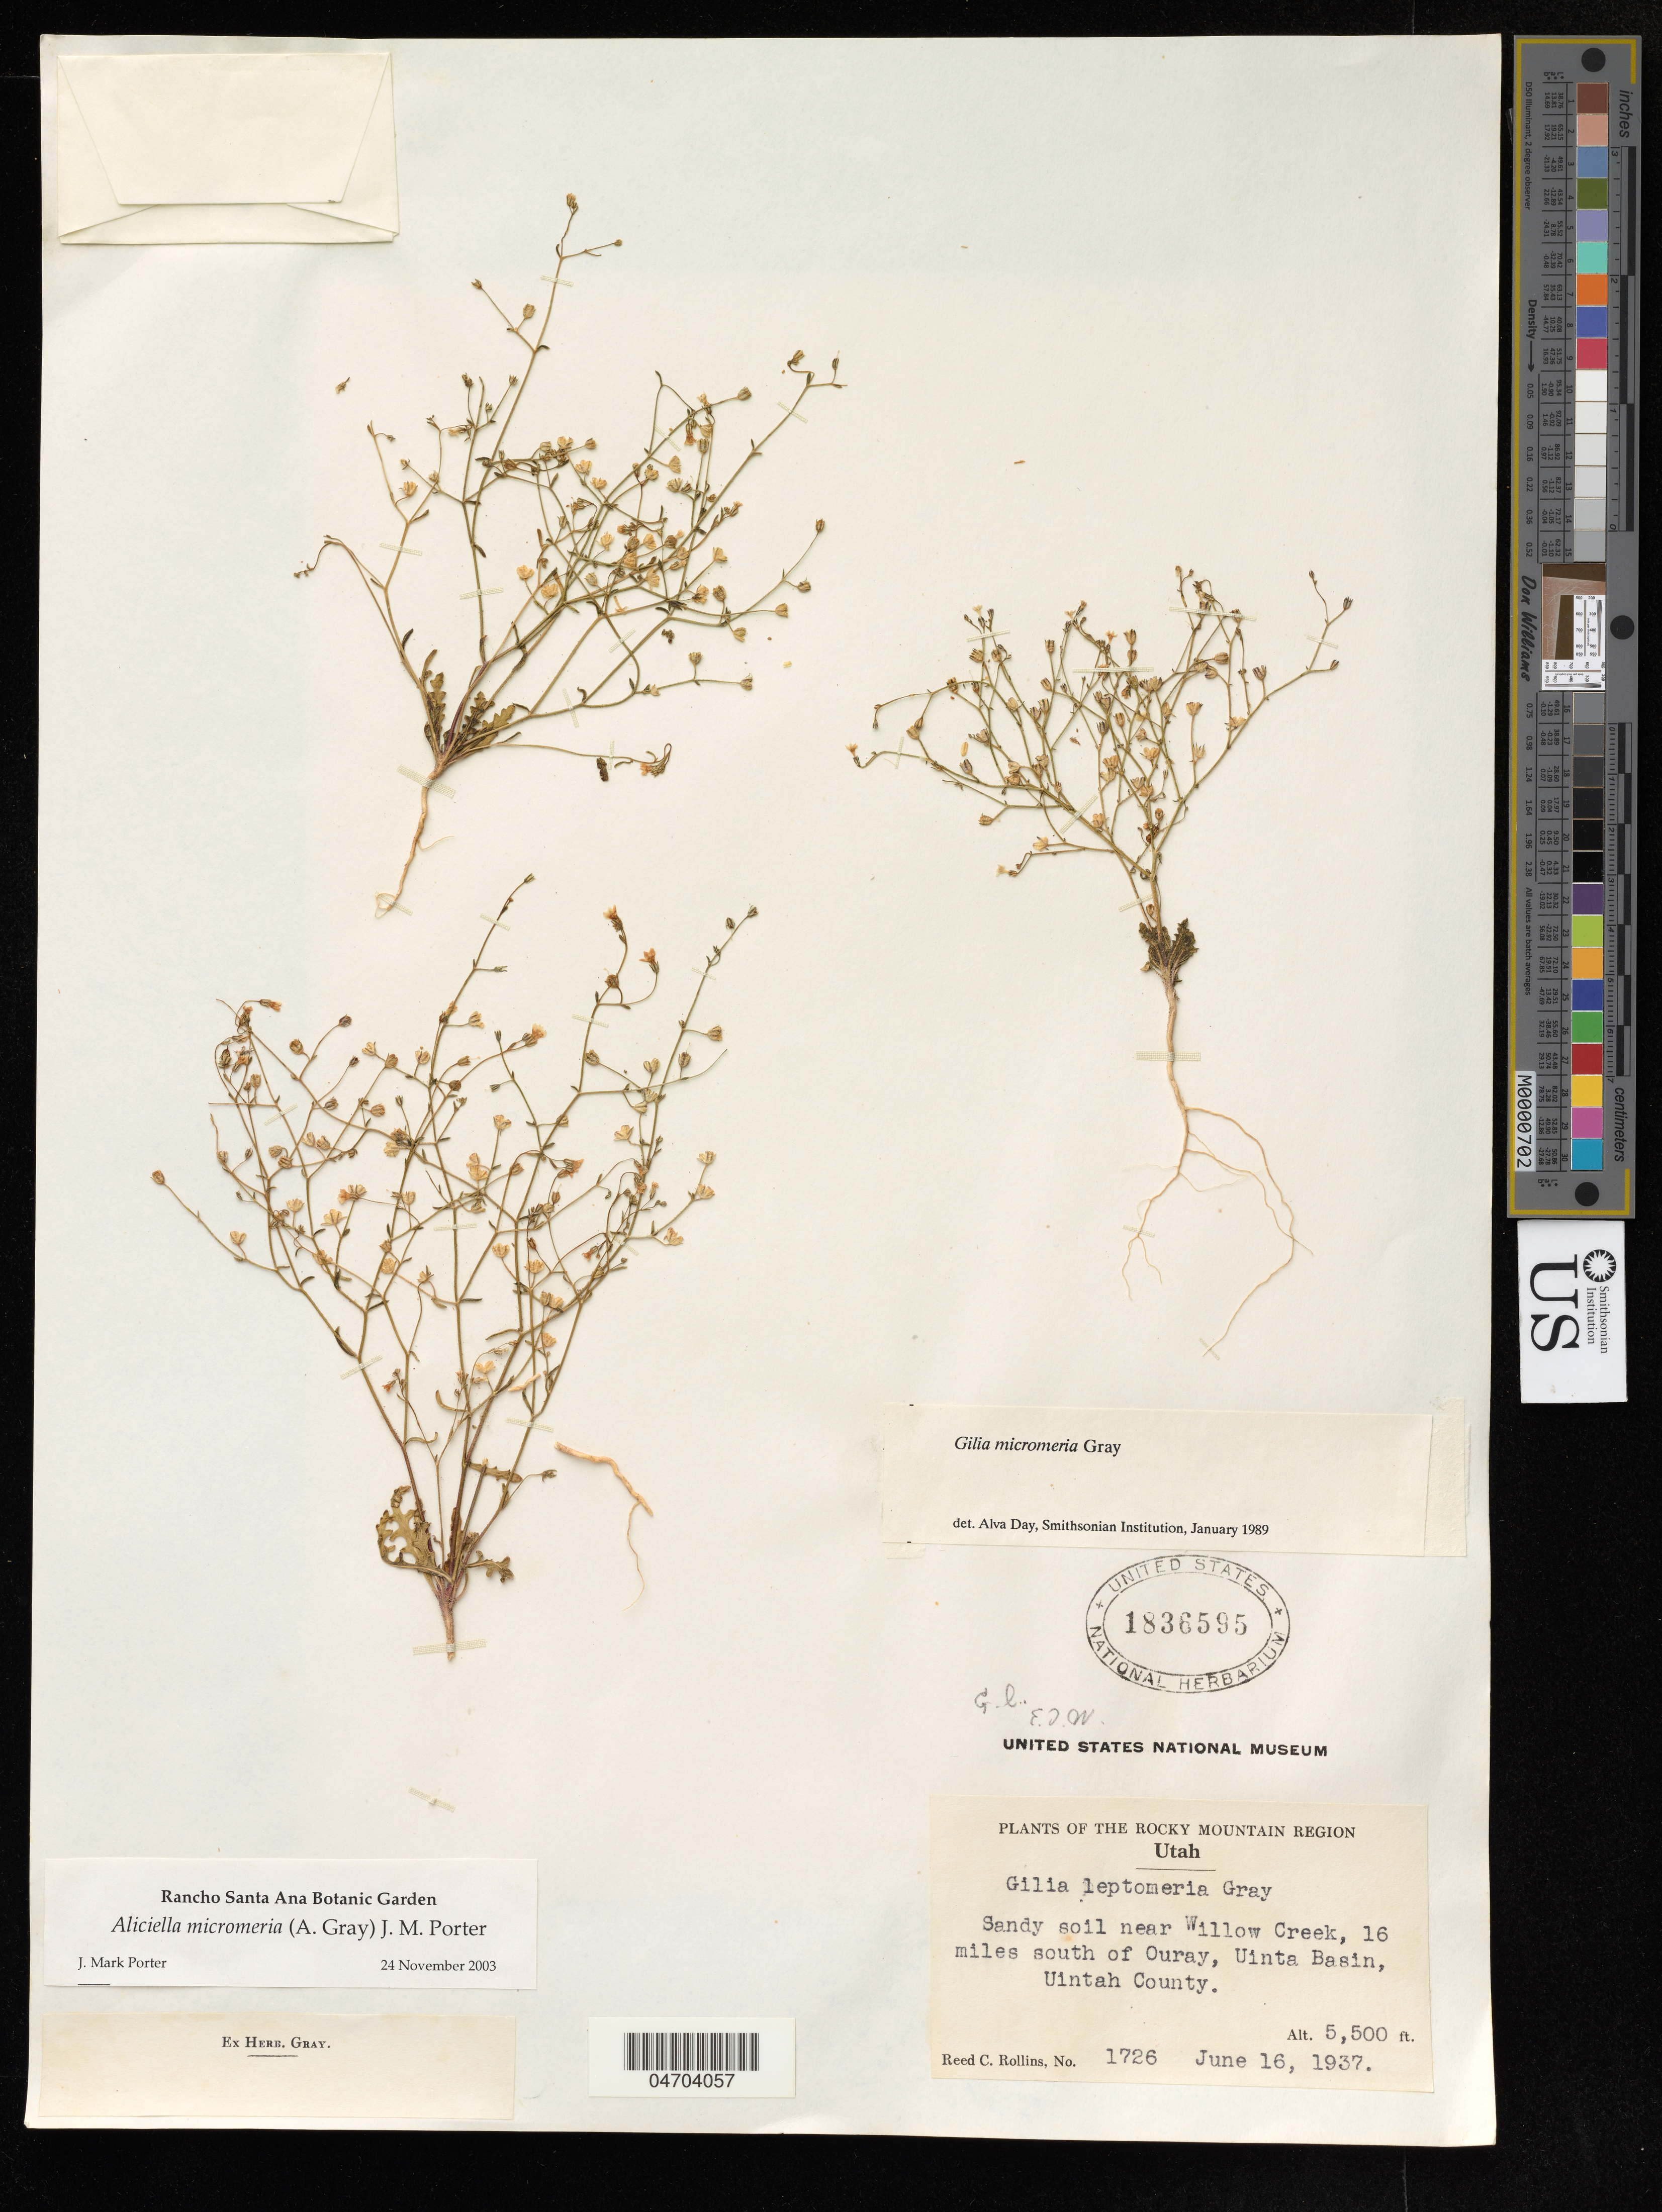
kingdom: Plantae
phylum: Tracheophyta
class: Magnoliopsida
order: Ericales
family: Polemoniaceae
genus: Aliciella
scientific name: Aliciella micromeria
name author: (A. Gray) J.M. Porter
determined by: Porter, J. M.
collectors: R. C. Rollins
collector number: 1726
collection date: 1937-06-16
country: United States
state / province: Utah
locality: Near Willow Creek, 16 miles south of Ouray, Uinta Basin, Uintah County.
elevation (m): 1676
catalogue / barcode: US 1836595